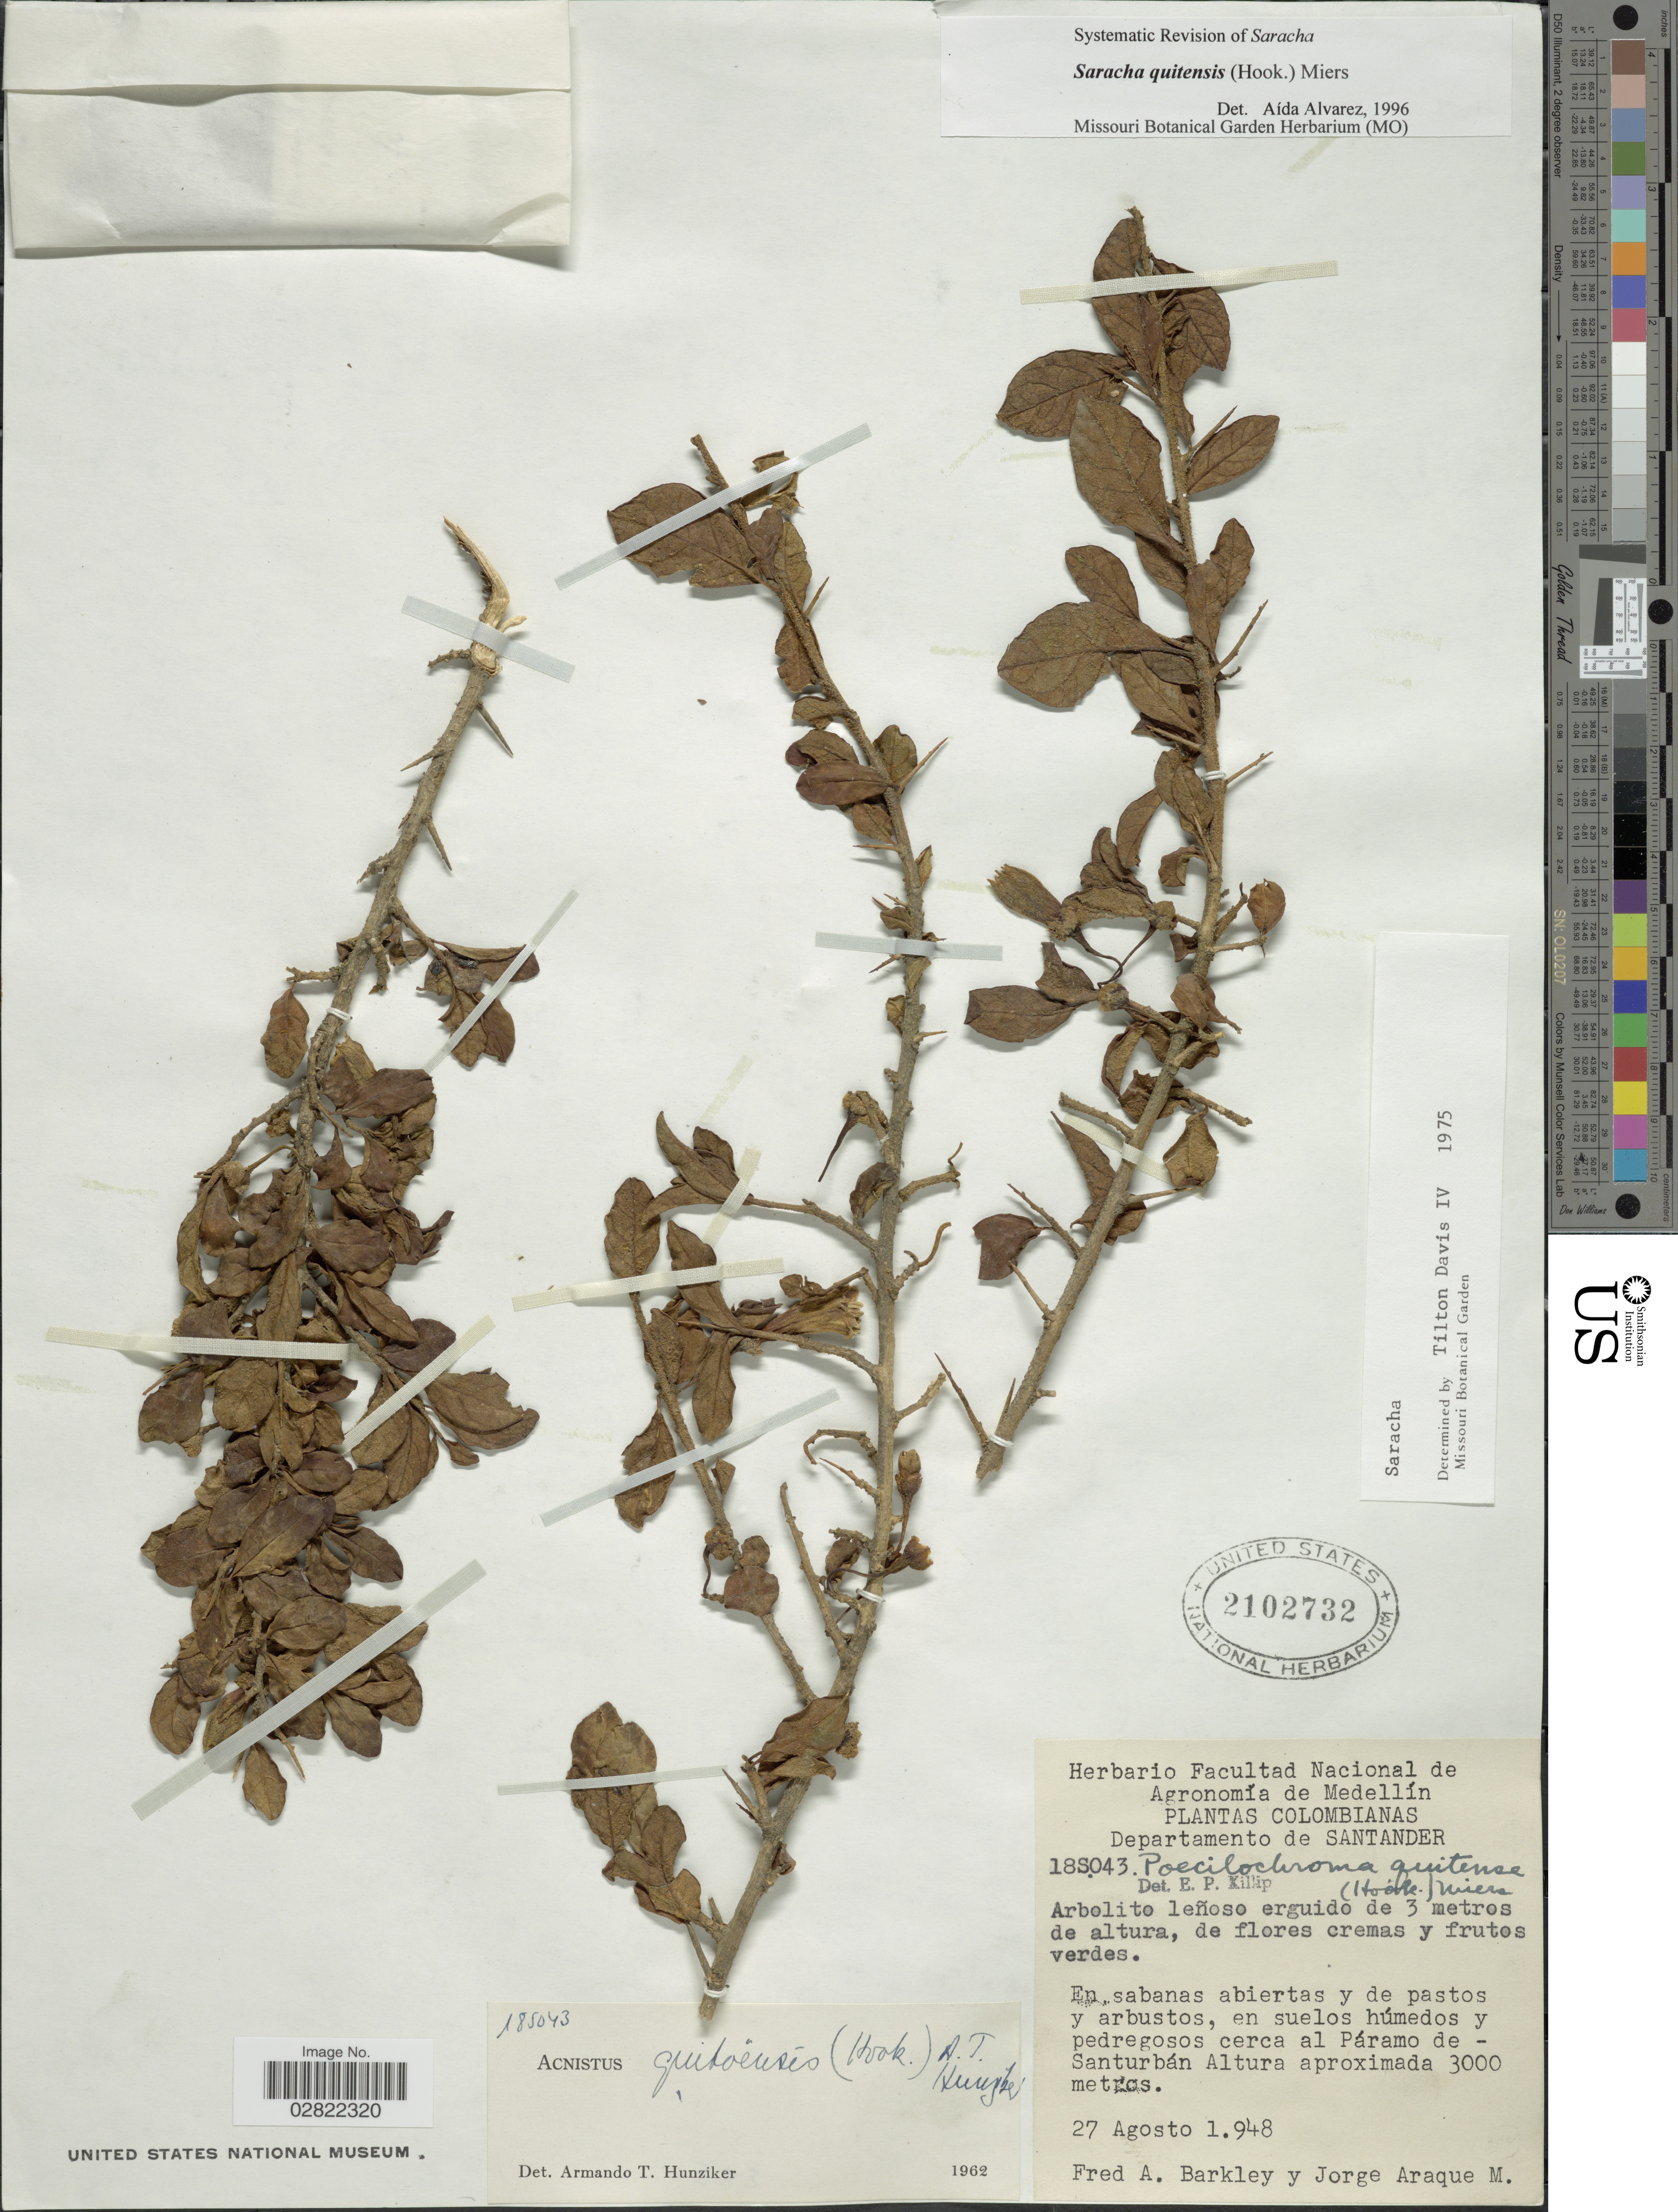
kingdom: Plantae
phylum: Tracheophyta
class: Magnoliopsida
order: Solanales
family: Solanaceae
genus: Saracha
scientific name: Saracha quitensis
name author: (Hook.) Miers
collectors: F. A. Barkley & J. Araque Molina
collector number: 18S043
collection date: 1948-08-27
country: Colombia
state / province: Santander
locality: Departamento de Santander, en suelos húmedos u pedregosos cerca al Páramo de Santurbán.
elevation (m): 3000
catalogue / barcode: US 2102732